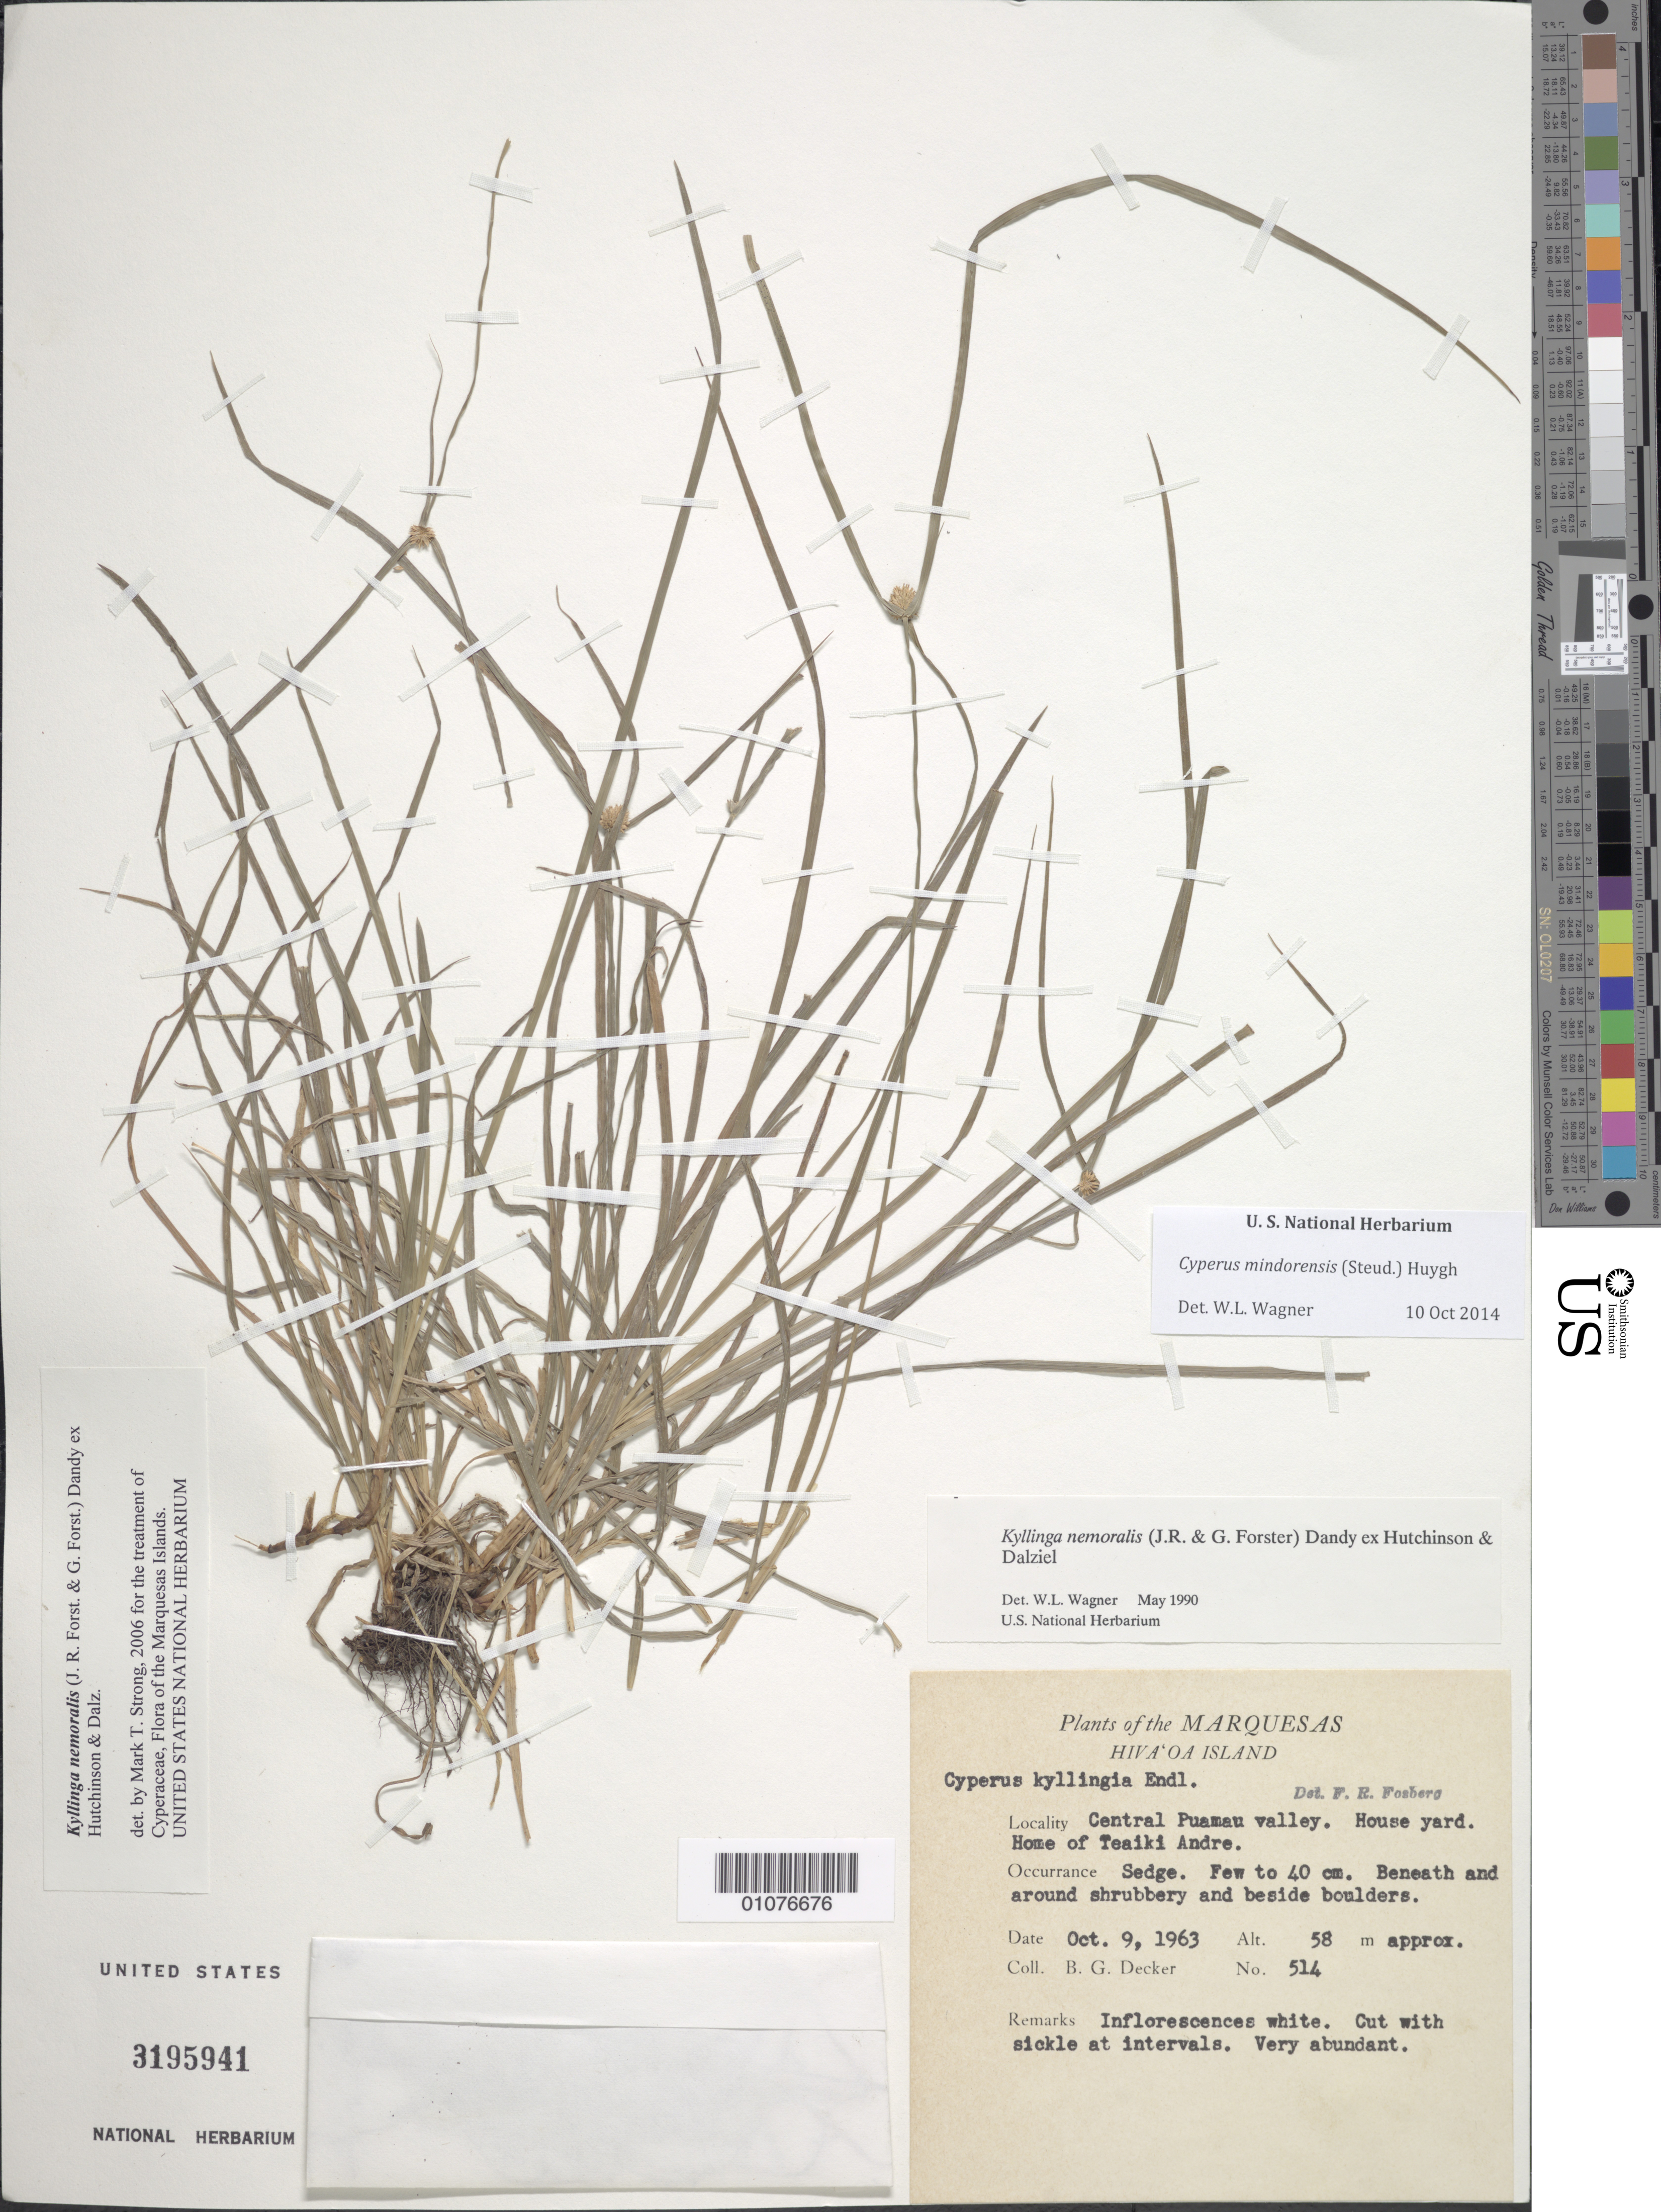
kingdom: Plantae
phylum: Tracheophyta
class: Liliopsida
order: Poales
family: Cyperaceae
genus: Cyperus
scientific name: Cyperus mindorensis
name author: (Steud.) Huygh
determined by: Lorence, David H., (PTBG), National Tropical Botanical Garden (UNITED STATES)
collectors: B. G. Decker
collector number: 514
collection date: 1963-10-09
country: French Polynesia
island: Hiva Oa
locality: central Puamau Valley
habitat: house yard of Teaki Andre, beneath and around shrubbery and beside boulders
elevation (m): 58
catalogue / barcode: US 3195941